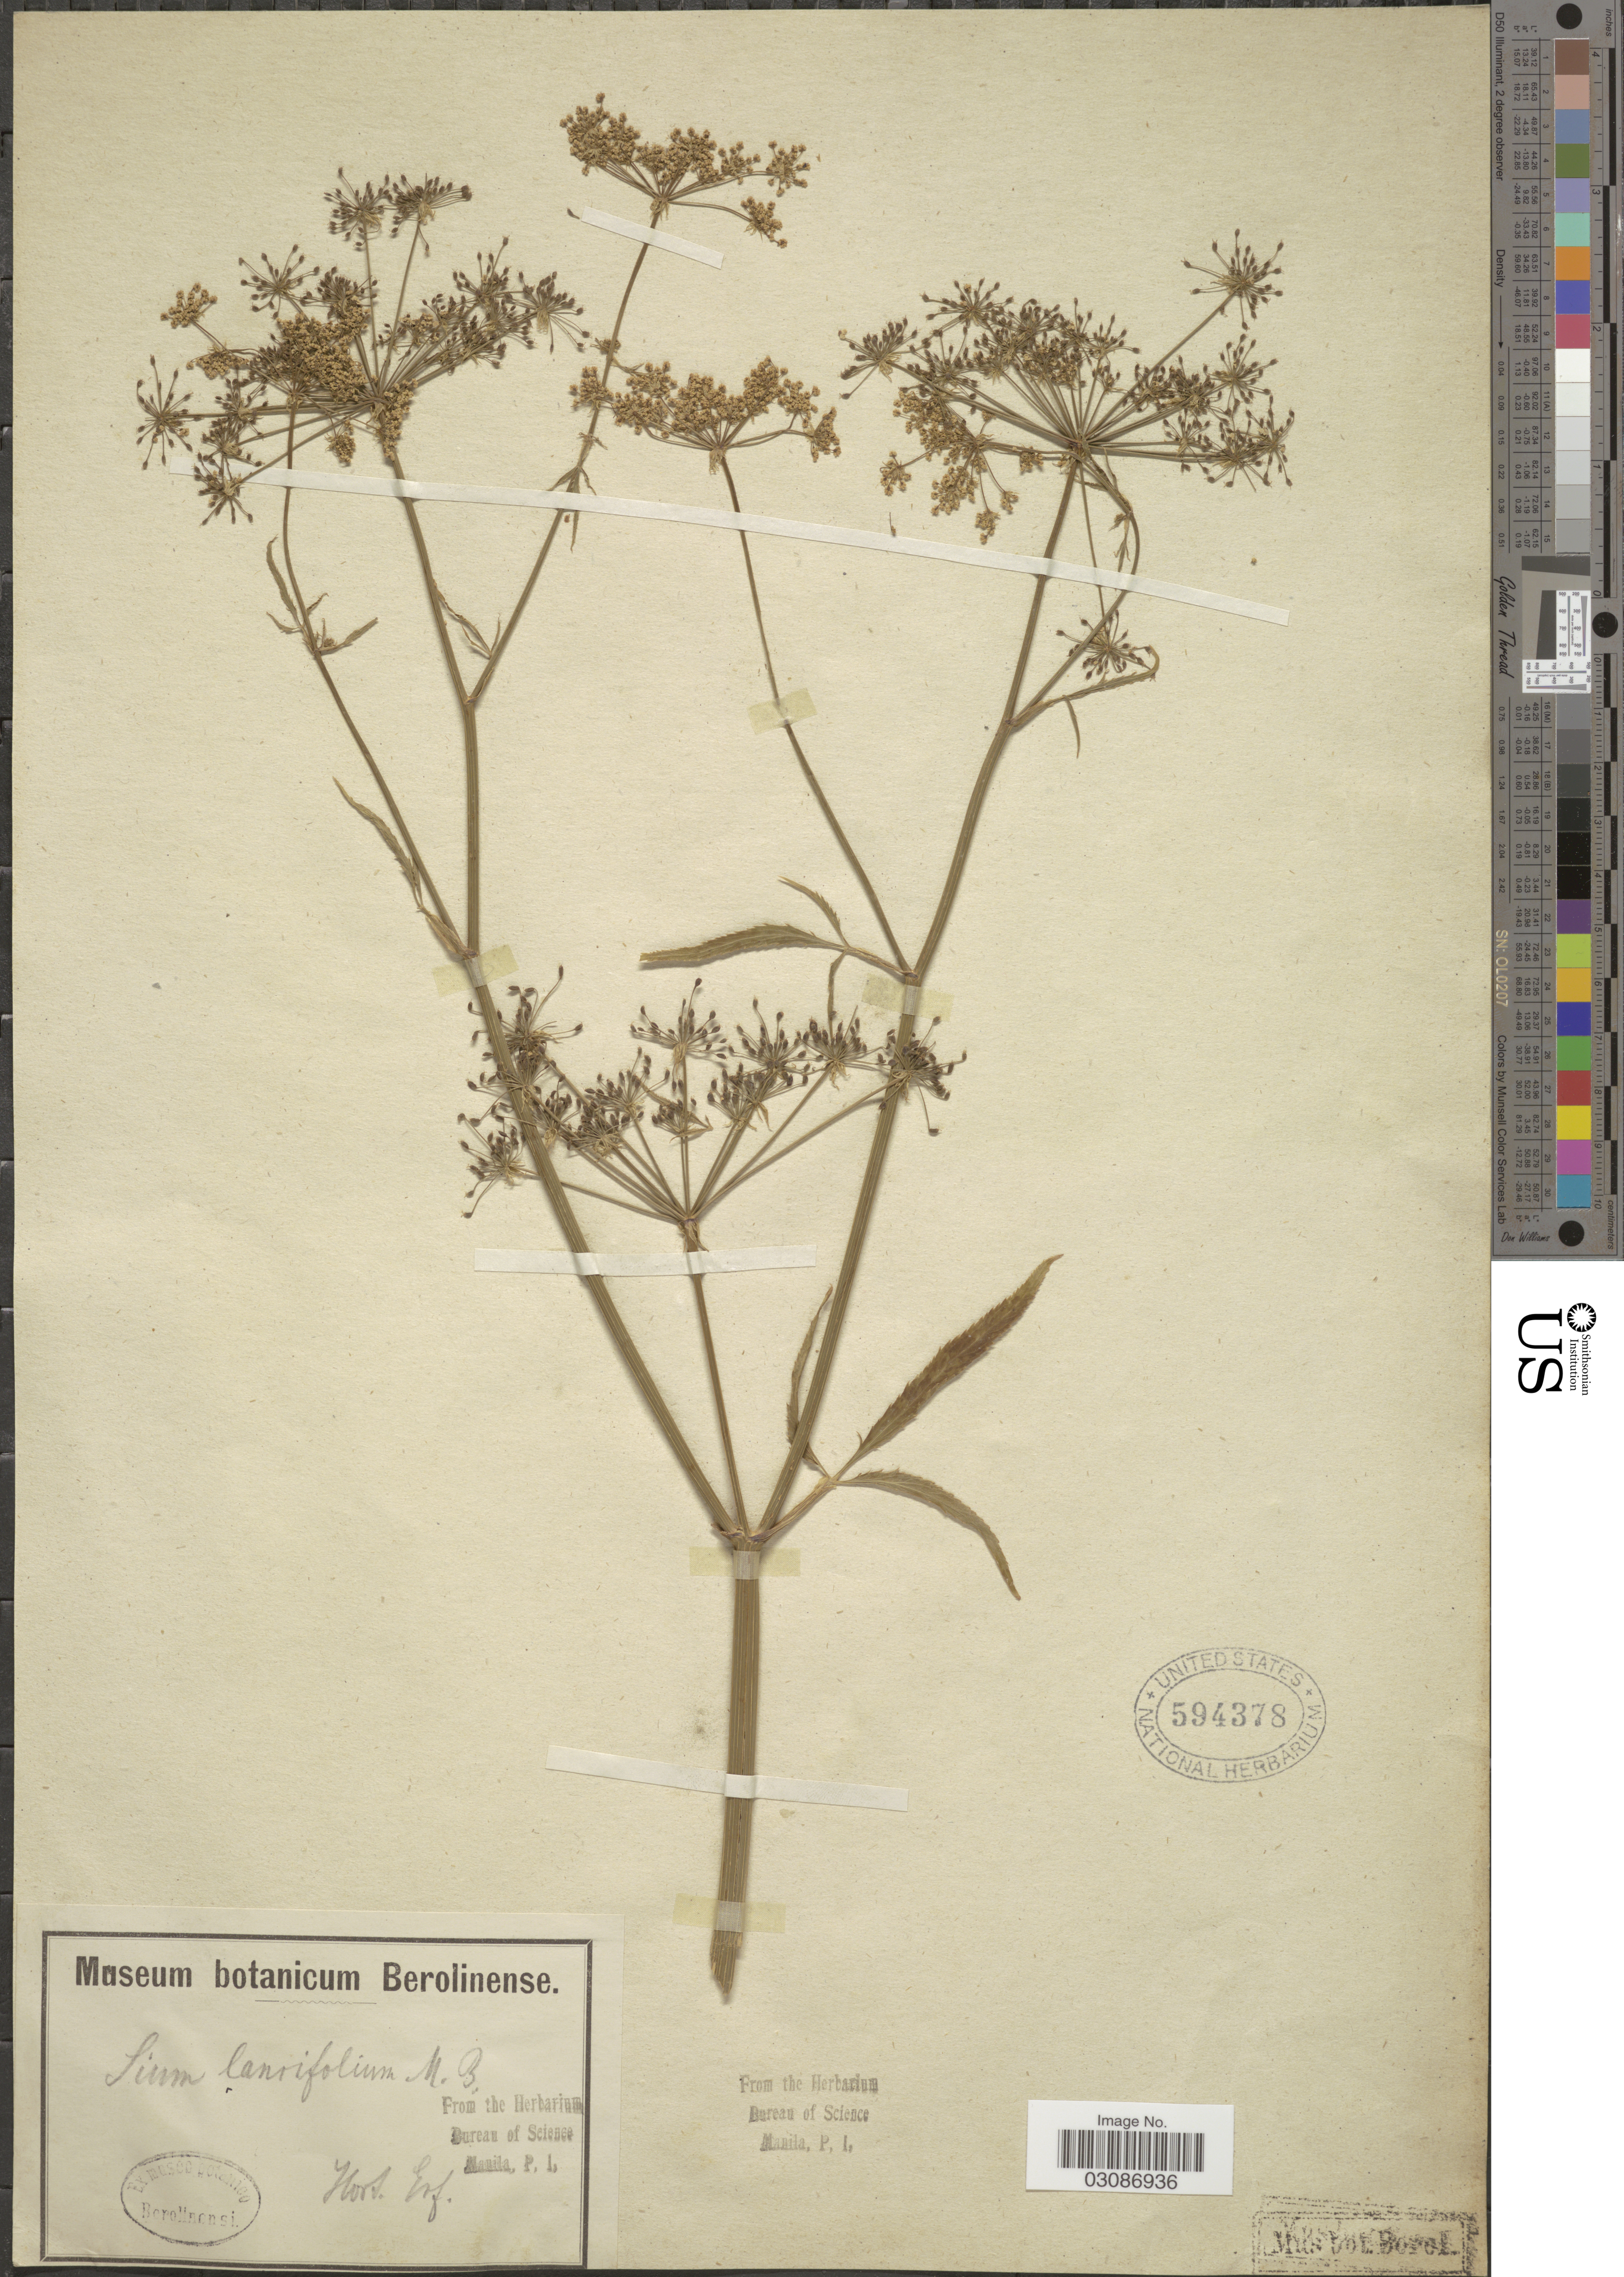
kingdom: Plantae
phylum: Tracheophyta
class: Magnoliopsida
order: Apiales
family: Apiaceae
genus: Berula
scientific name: Berula erecta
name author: (Huds.) Coville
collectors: Museum botanicum Berolinense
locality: Hort Enf. [interpreted]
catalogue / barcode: US 594378